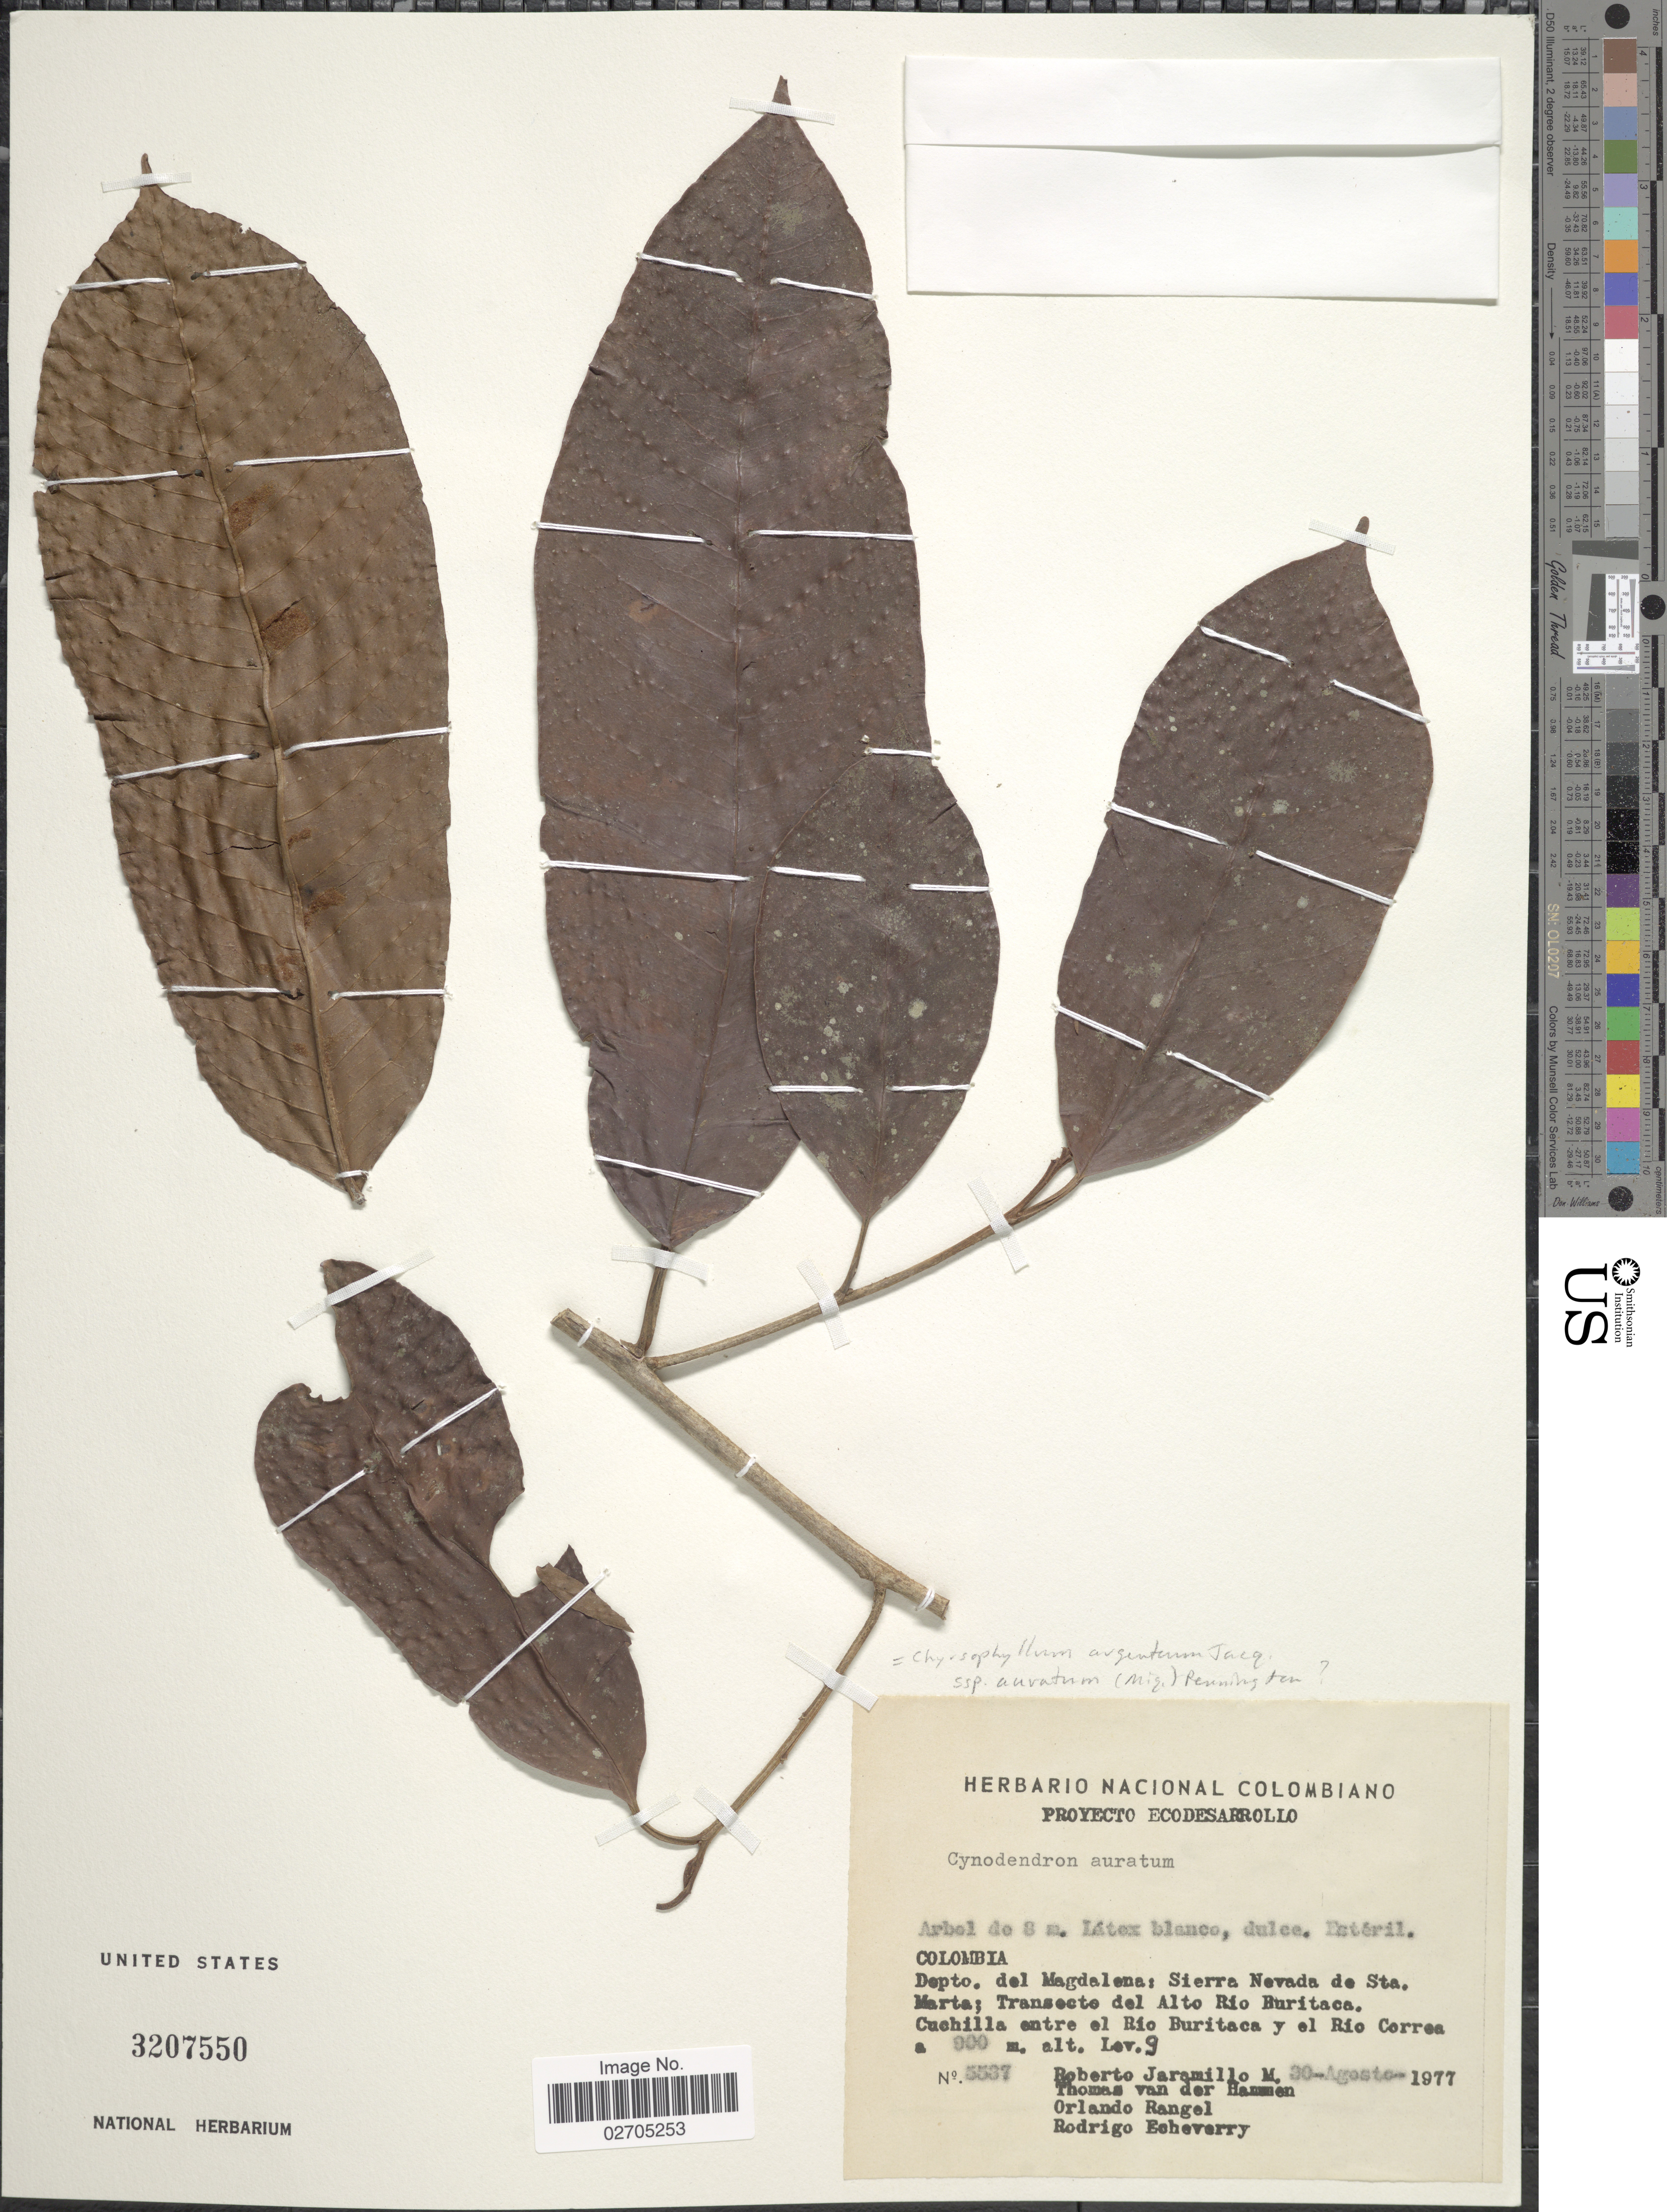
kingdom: Plantae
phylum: Tracheophyta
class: Magnoliopsida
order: Ericales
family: Sapotaceae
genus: Chrysophyllum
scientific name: Chrysophyllum argenteum subsp. auratum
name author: (Miq.) T.D. Penn.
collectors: R. Jaramillo M., T. Hammen, O. Ramgel & R. Echeverry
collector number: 5537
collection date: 1977-08-30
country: Colombia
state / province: Magdalena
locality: Sierra Nevada de Sta. Marta; Transecto del Alto Rio Buritaca, Cuchilla entre el Rio Buritaca y el Rio Correa.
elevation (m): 900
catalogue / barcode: US 3207550